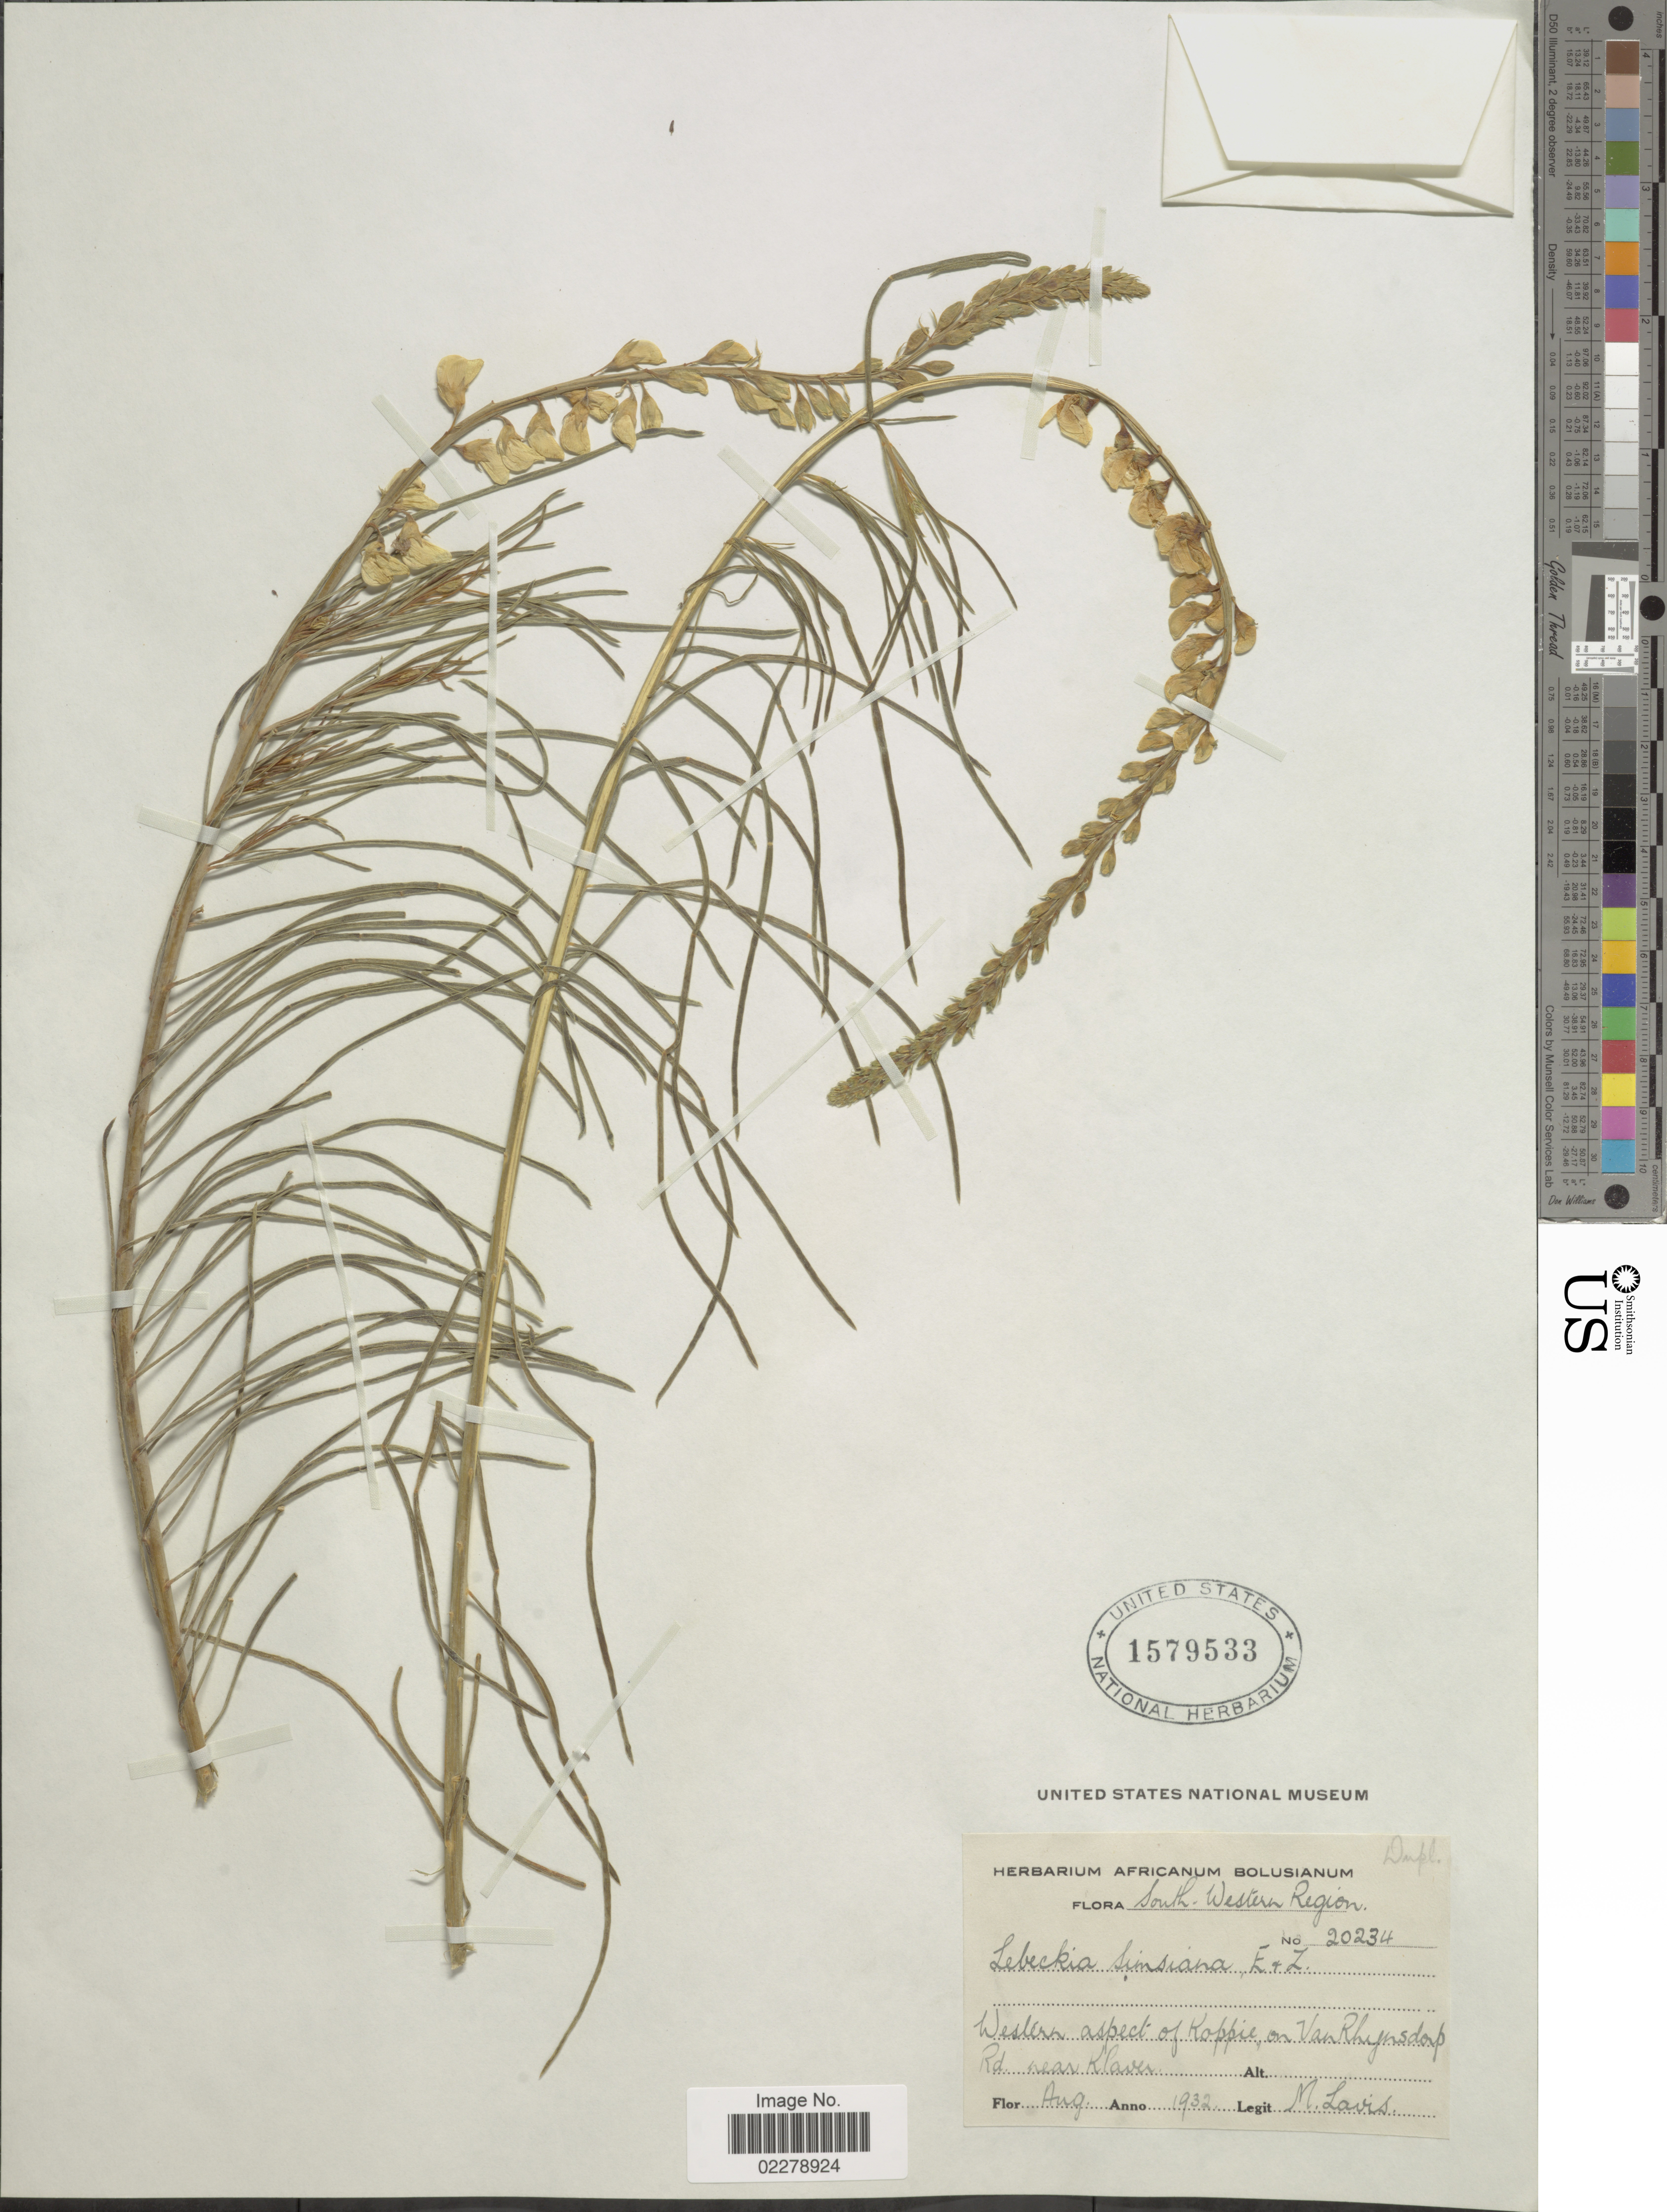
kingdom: Plantae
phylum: Tracheophyta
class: Magnoliopsida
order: Fabales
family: Fabaceae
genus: Lebeckia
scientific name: Lebeckia simsiana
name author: Eckl. & Zeyh.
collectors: M. Lavis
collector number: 20234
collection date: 1932-08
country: South Africa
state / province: Western Cape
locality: South- West Region. Western aspect of Koppie on Rhynsdorp Rd. near Klaver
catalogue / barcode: US 1579533